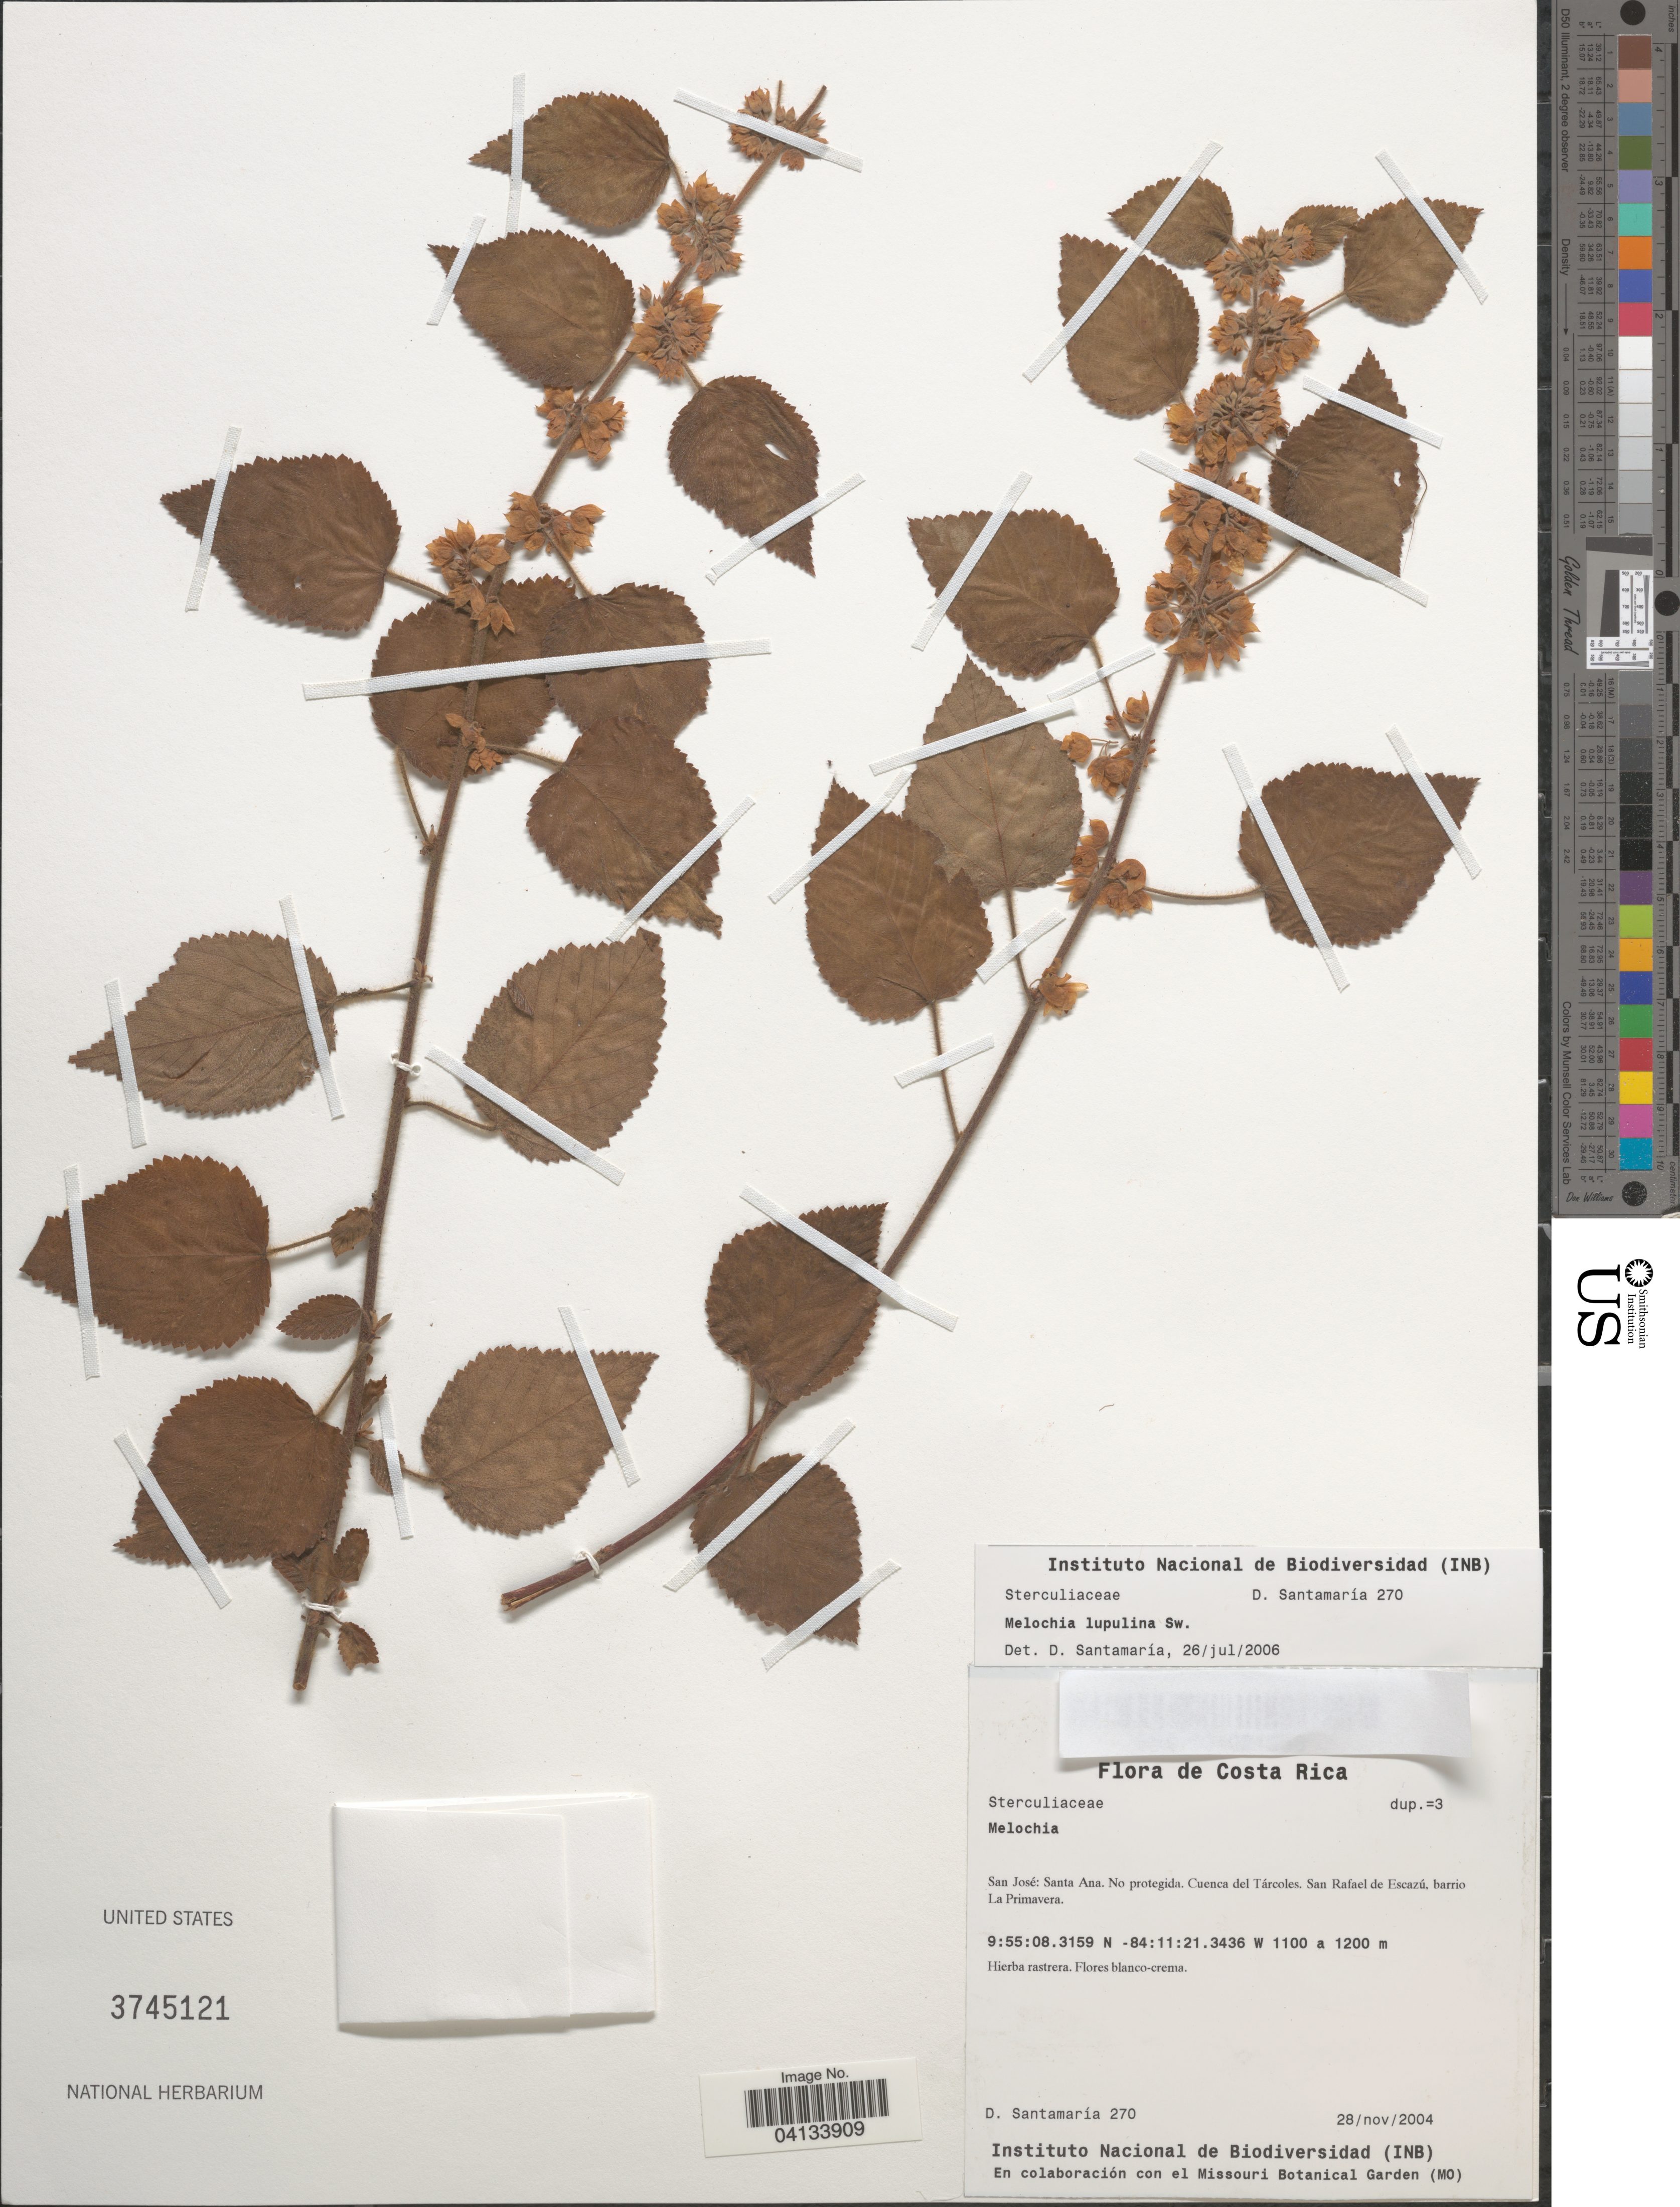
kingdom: Plantae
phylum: Tracheophyta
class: Magnoliopsida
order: Malvales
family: Malvaceae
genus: Melochia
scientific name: Melochia lupulina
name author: Sw.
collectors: D. Santamaria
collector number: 270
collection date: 2004-11-28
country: Costa Rica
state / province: San José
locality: Santa Ana. No protegida. Cuenca del Tárcoles. San Rafael de Escazú, barrio La Primavera.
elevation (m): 1100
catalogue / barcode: US 3745121